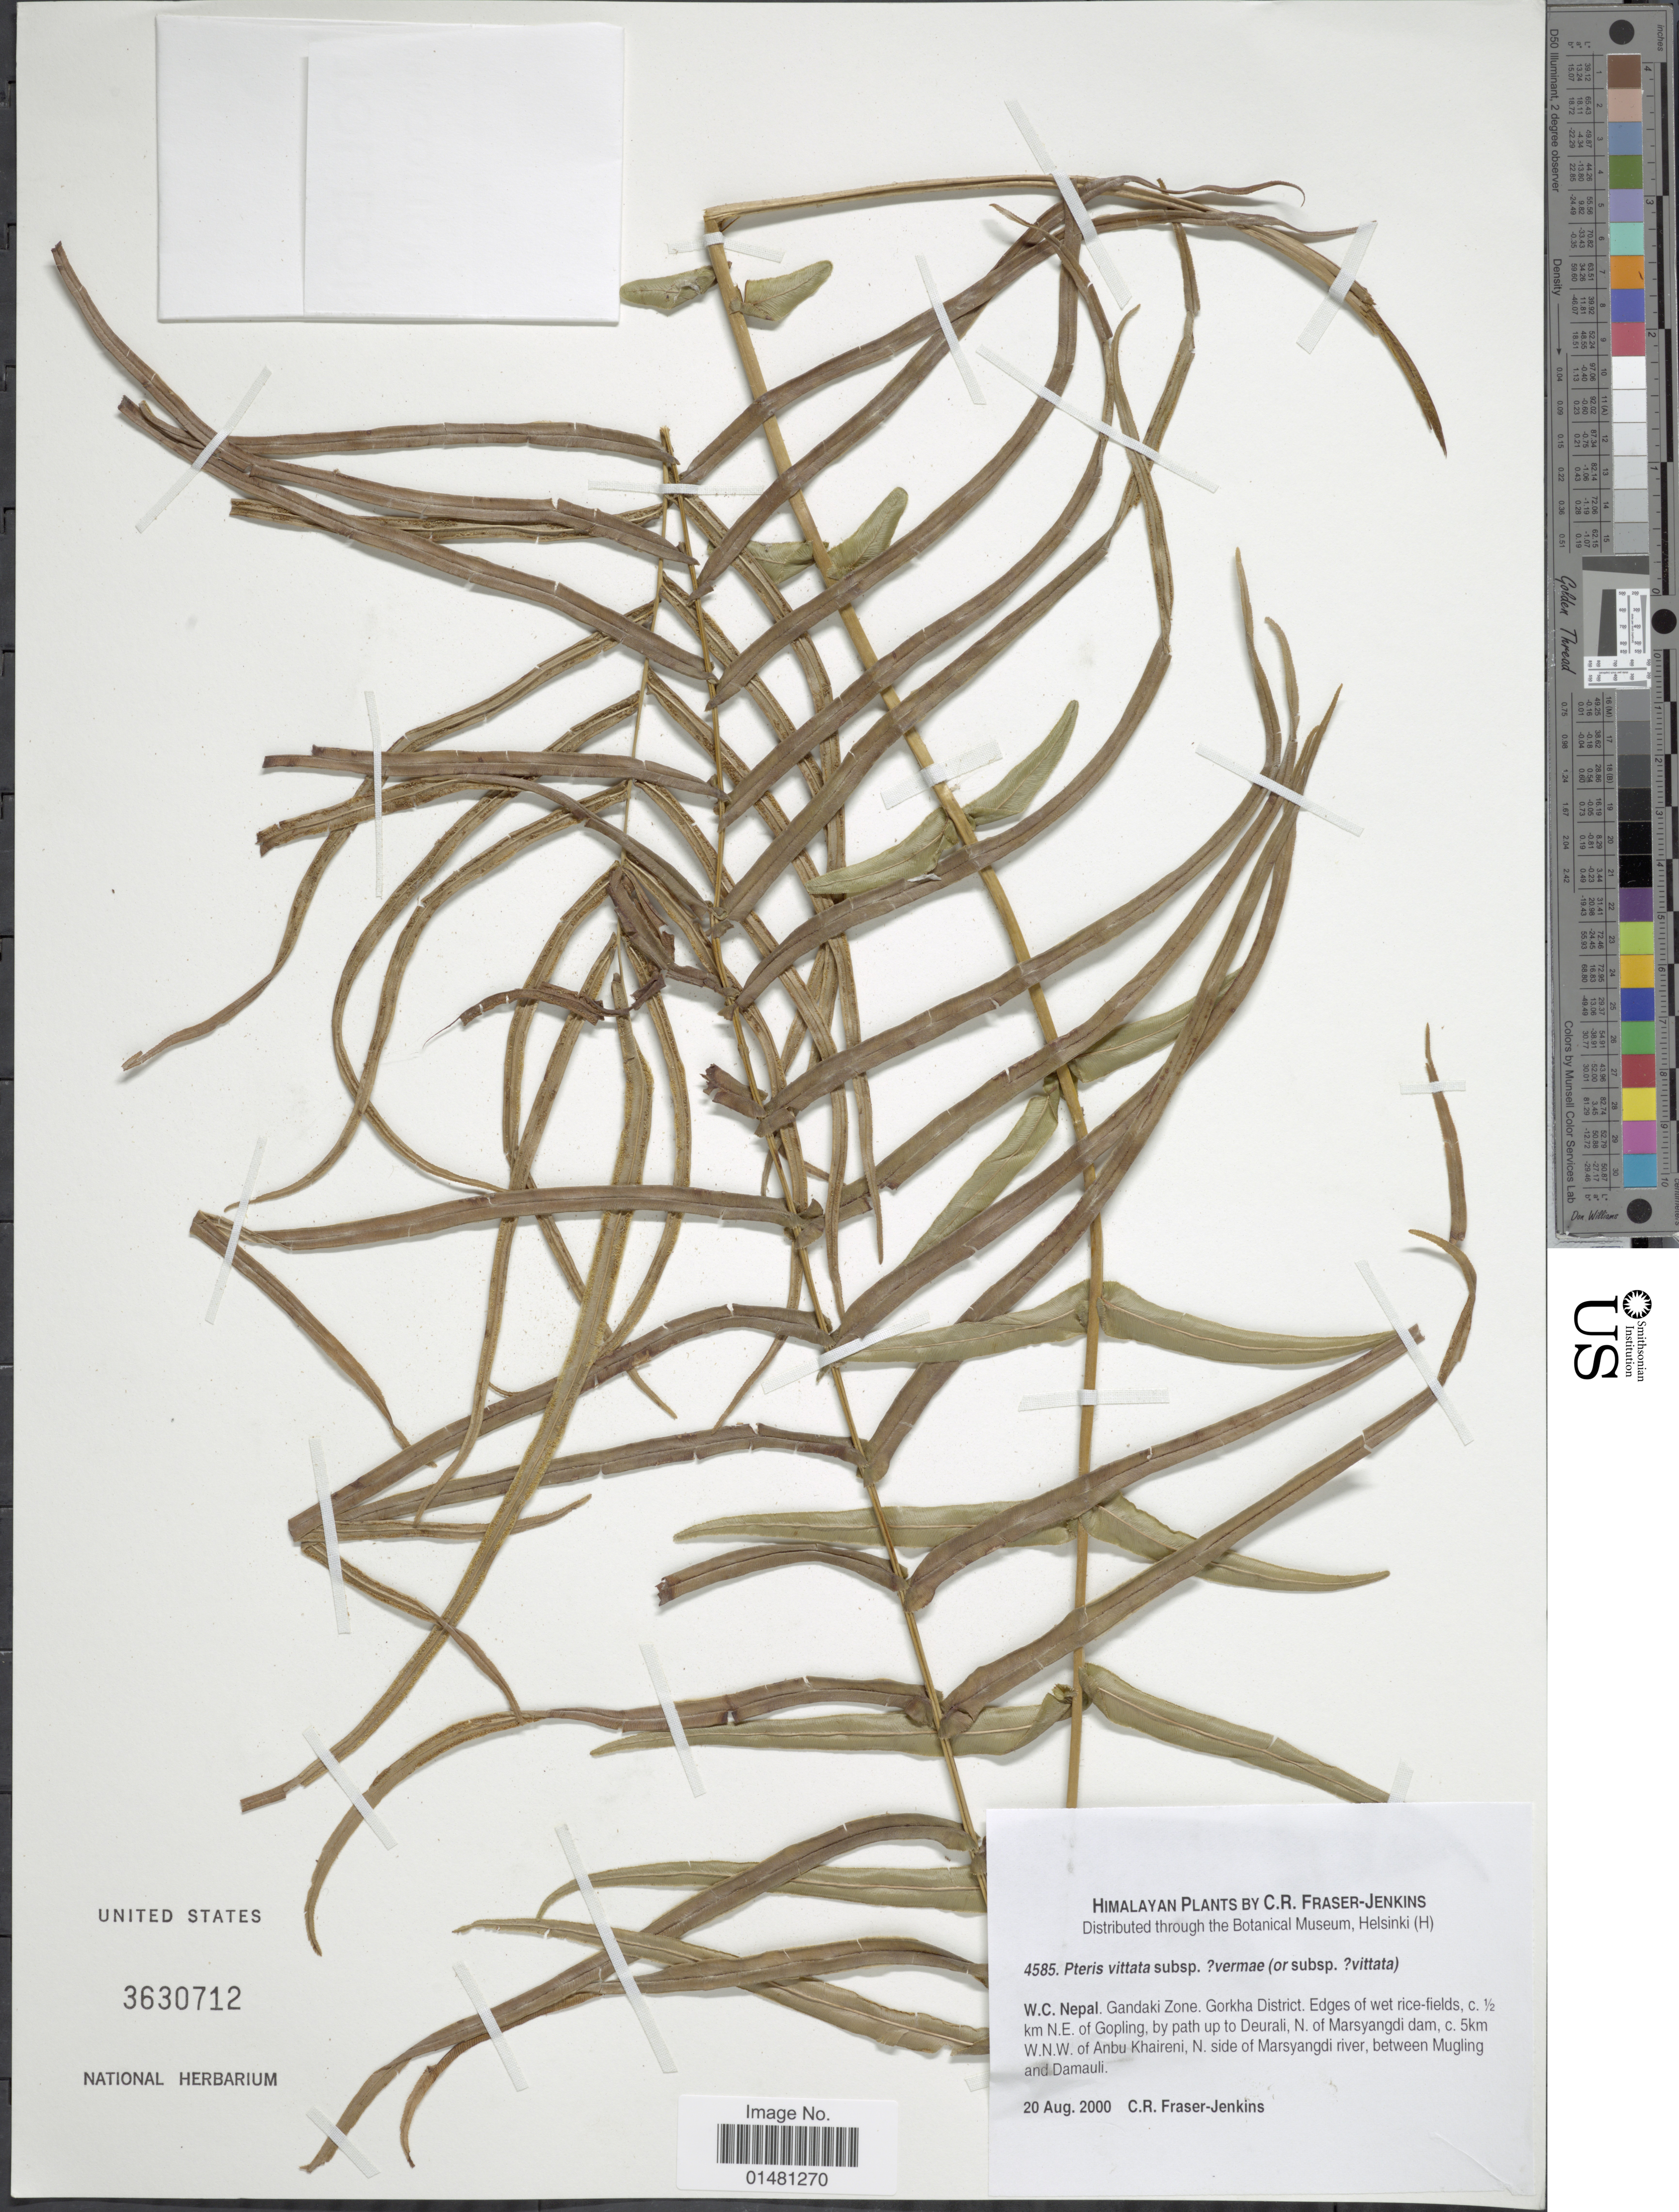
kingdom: Plantae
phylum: Tracheophyta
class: Polypodiopsida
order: Polypodiales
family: Pteridaceae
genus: Pteris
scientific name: Pteris vittata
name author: L.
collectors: C. R. Fraser-Jenkins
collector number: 4585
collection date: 2000-08-20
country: Nepal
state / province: Gandaki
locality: Himalayan, W.C. Nepal. Gandaki Zone. Gorkha District. Edges of wet rice-fields, c.½ km N.E. of Gopling, by path up to Deurali, N. of Marsyangdi dam, c.5km W.N.W. of Anbu Khaireni, N side of Marsyangdi river, between Mugling and Damauli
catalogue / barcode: US 3630712